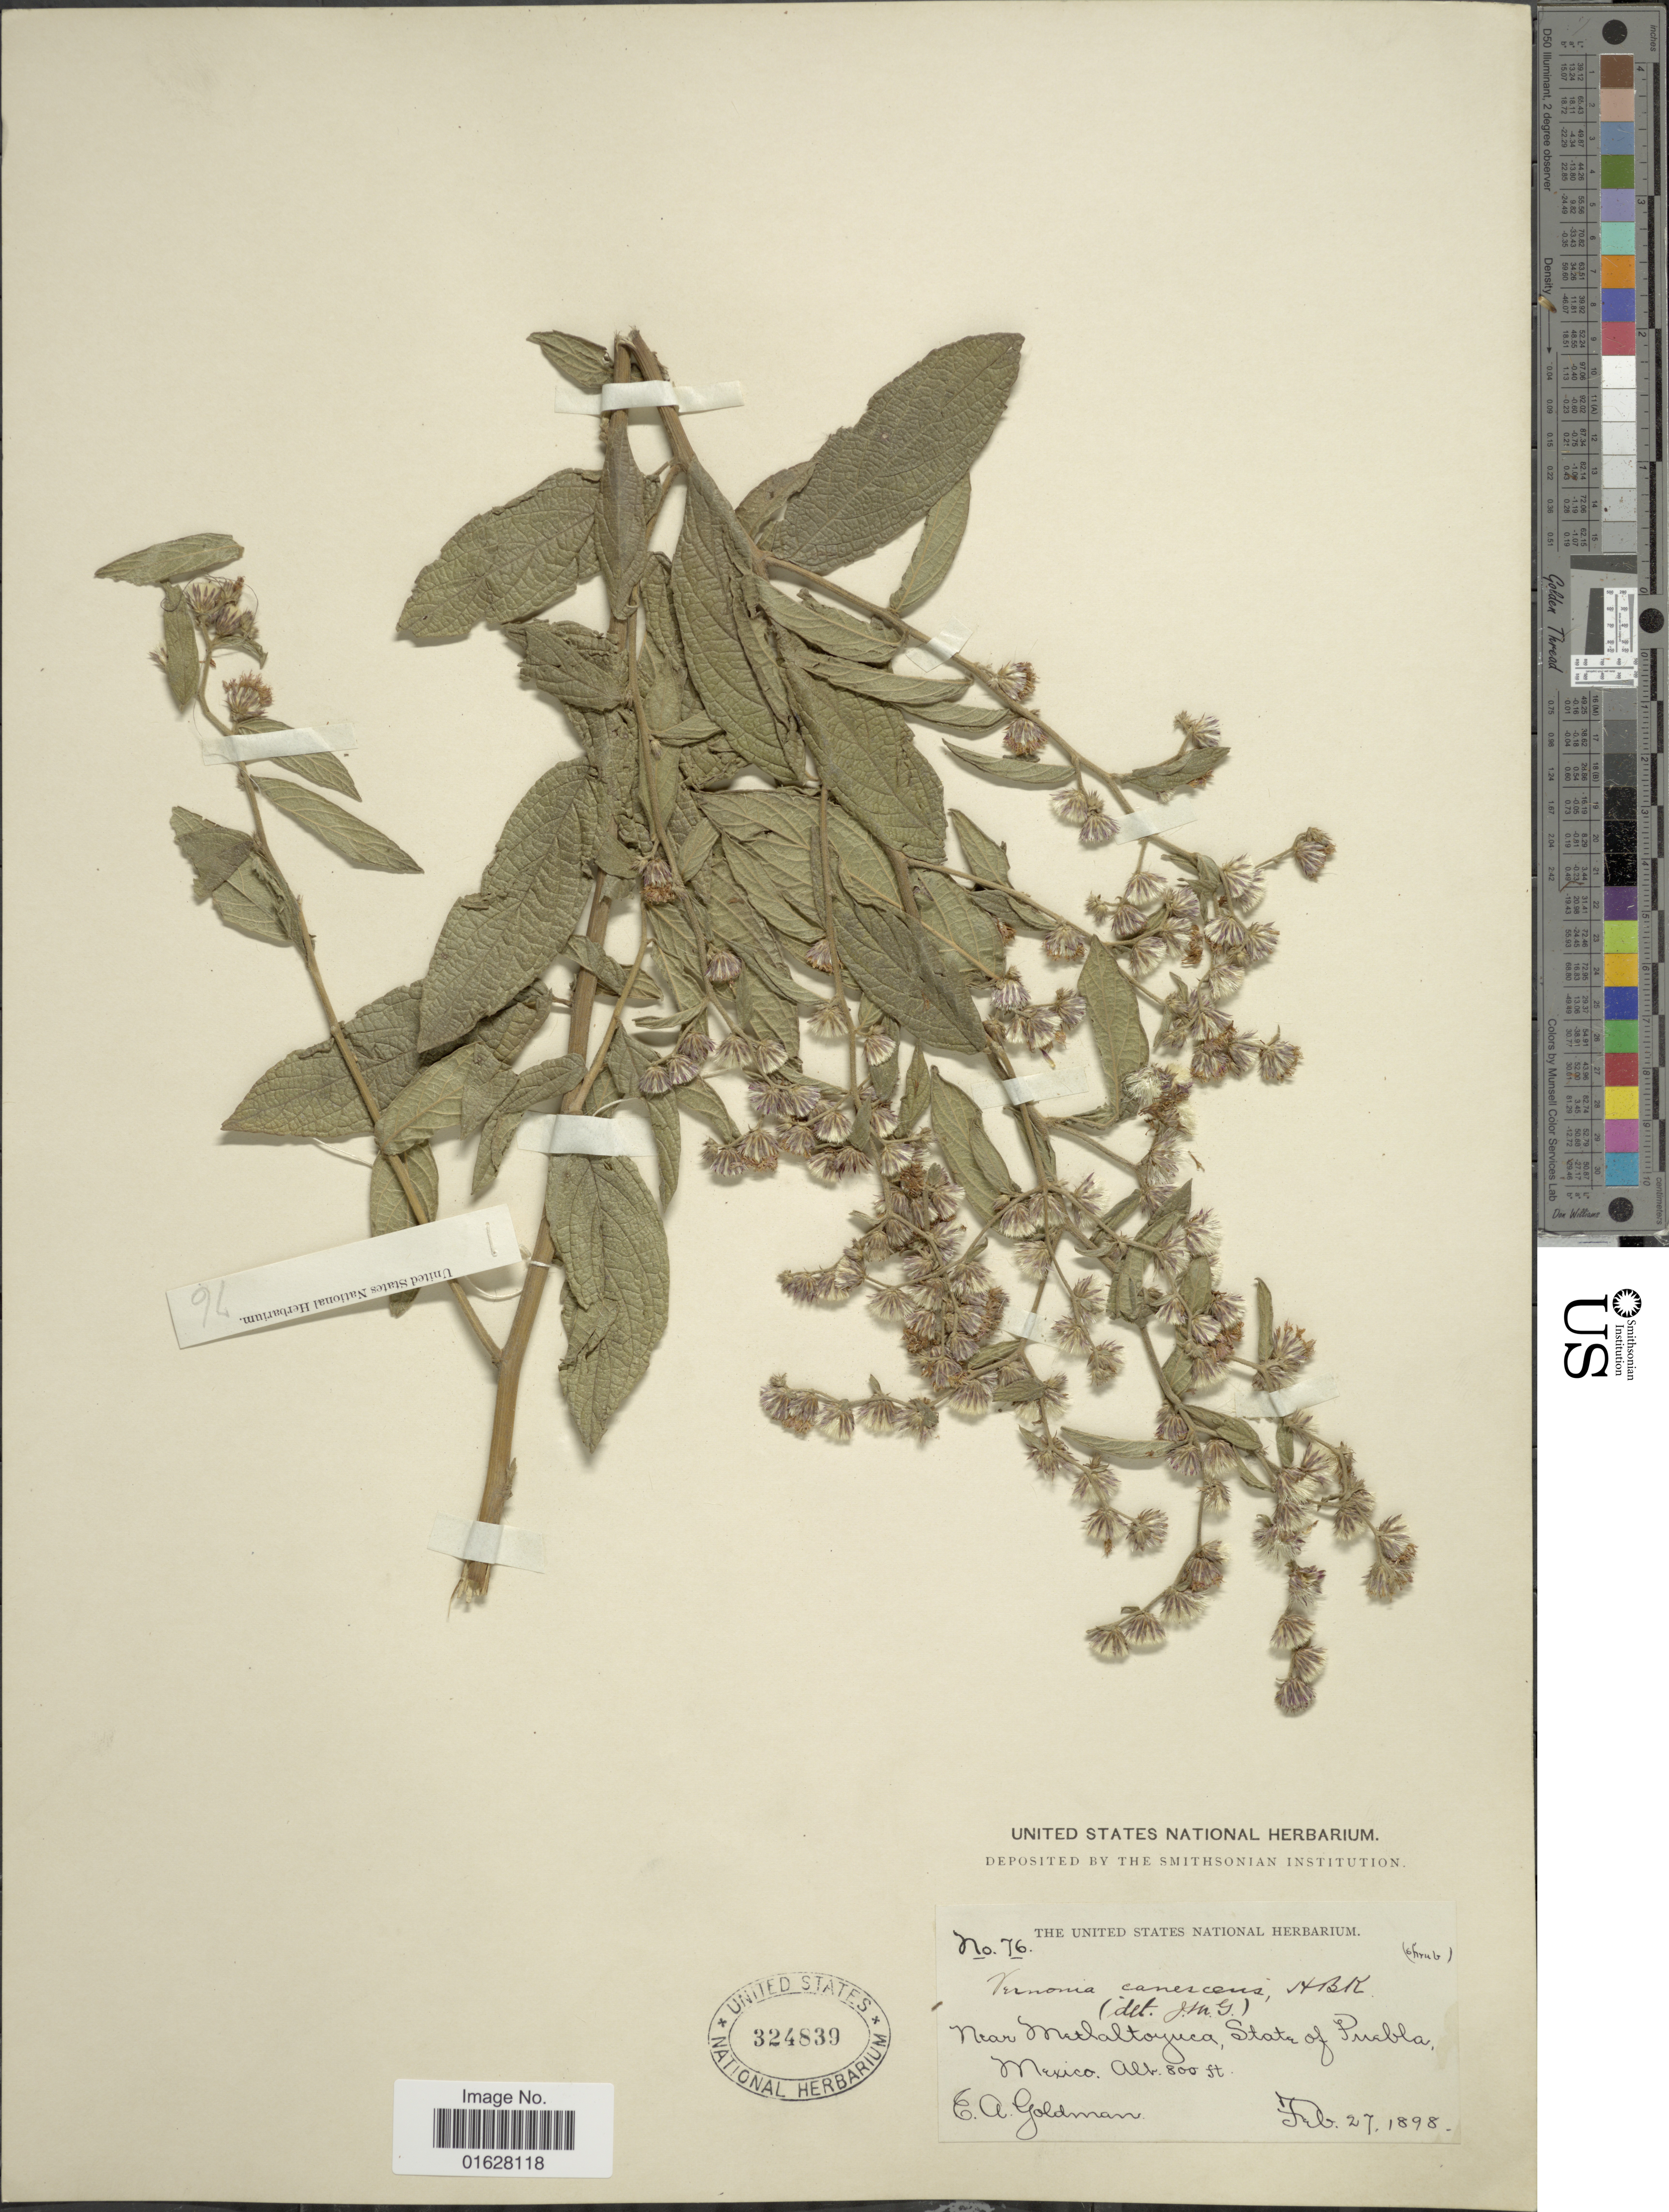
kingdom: Plantae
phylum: Tracheophyta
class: Magnoliopsida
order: Asterales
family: Asteraceae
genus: Lepidaploa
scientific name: Lepidaploa canescens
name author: (Kunth) H. Rob.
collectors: E. A. Goldman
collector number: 76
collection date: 1898-02-27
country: Mexico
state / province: Puebla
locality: Near Mitlaltoyuca, State of Puebla, Mexico.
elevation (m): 244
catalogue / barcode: US 324839